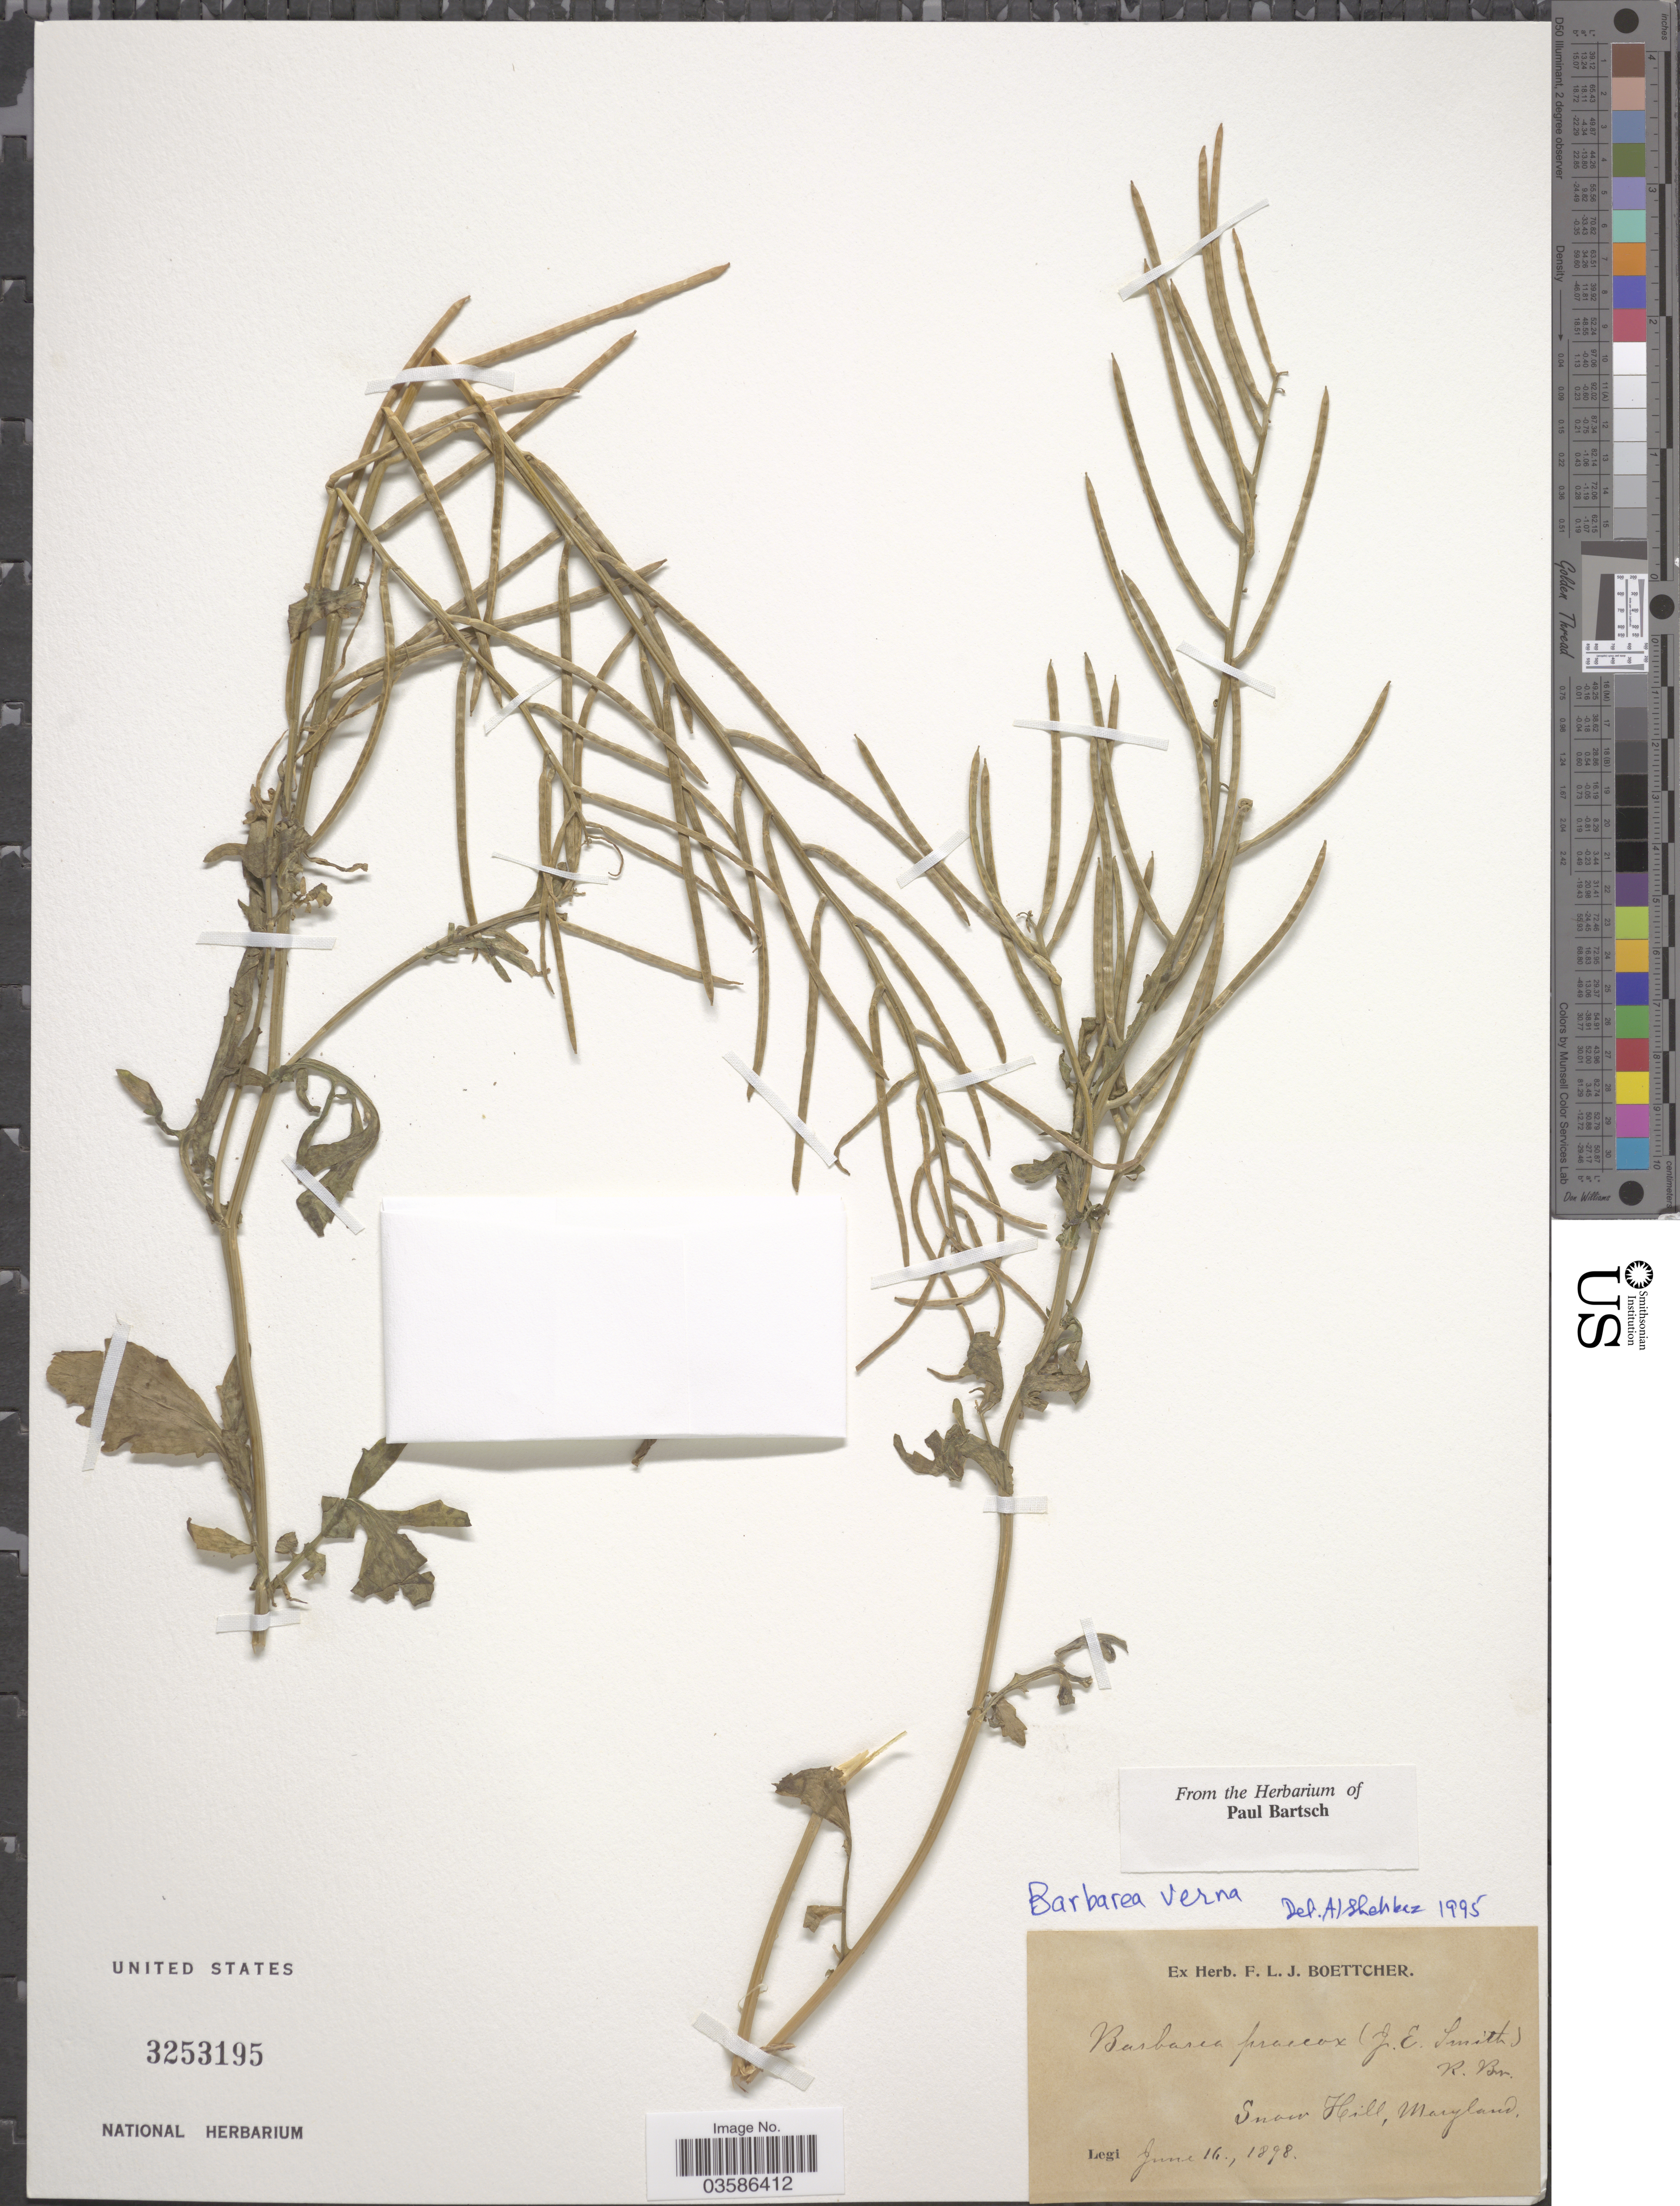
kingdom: Plantae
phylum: Tracheophyta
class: Magnoliopsida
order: Brassicales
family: Brassicaceae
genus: Barbarea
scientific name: Barbarea verna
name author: (Mill.) Asch.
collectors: ex herb. F. L. J. Boettcher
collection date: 1898-06-16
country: United States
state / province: Maryland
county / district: Worcester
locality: Snow Hill.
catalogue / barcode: US 3253195